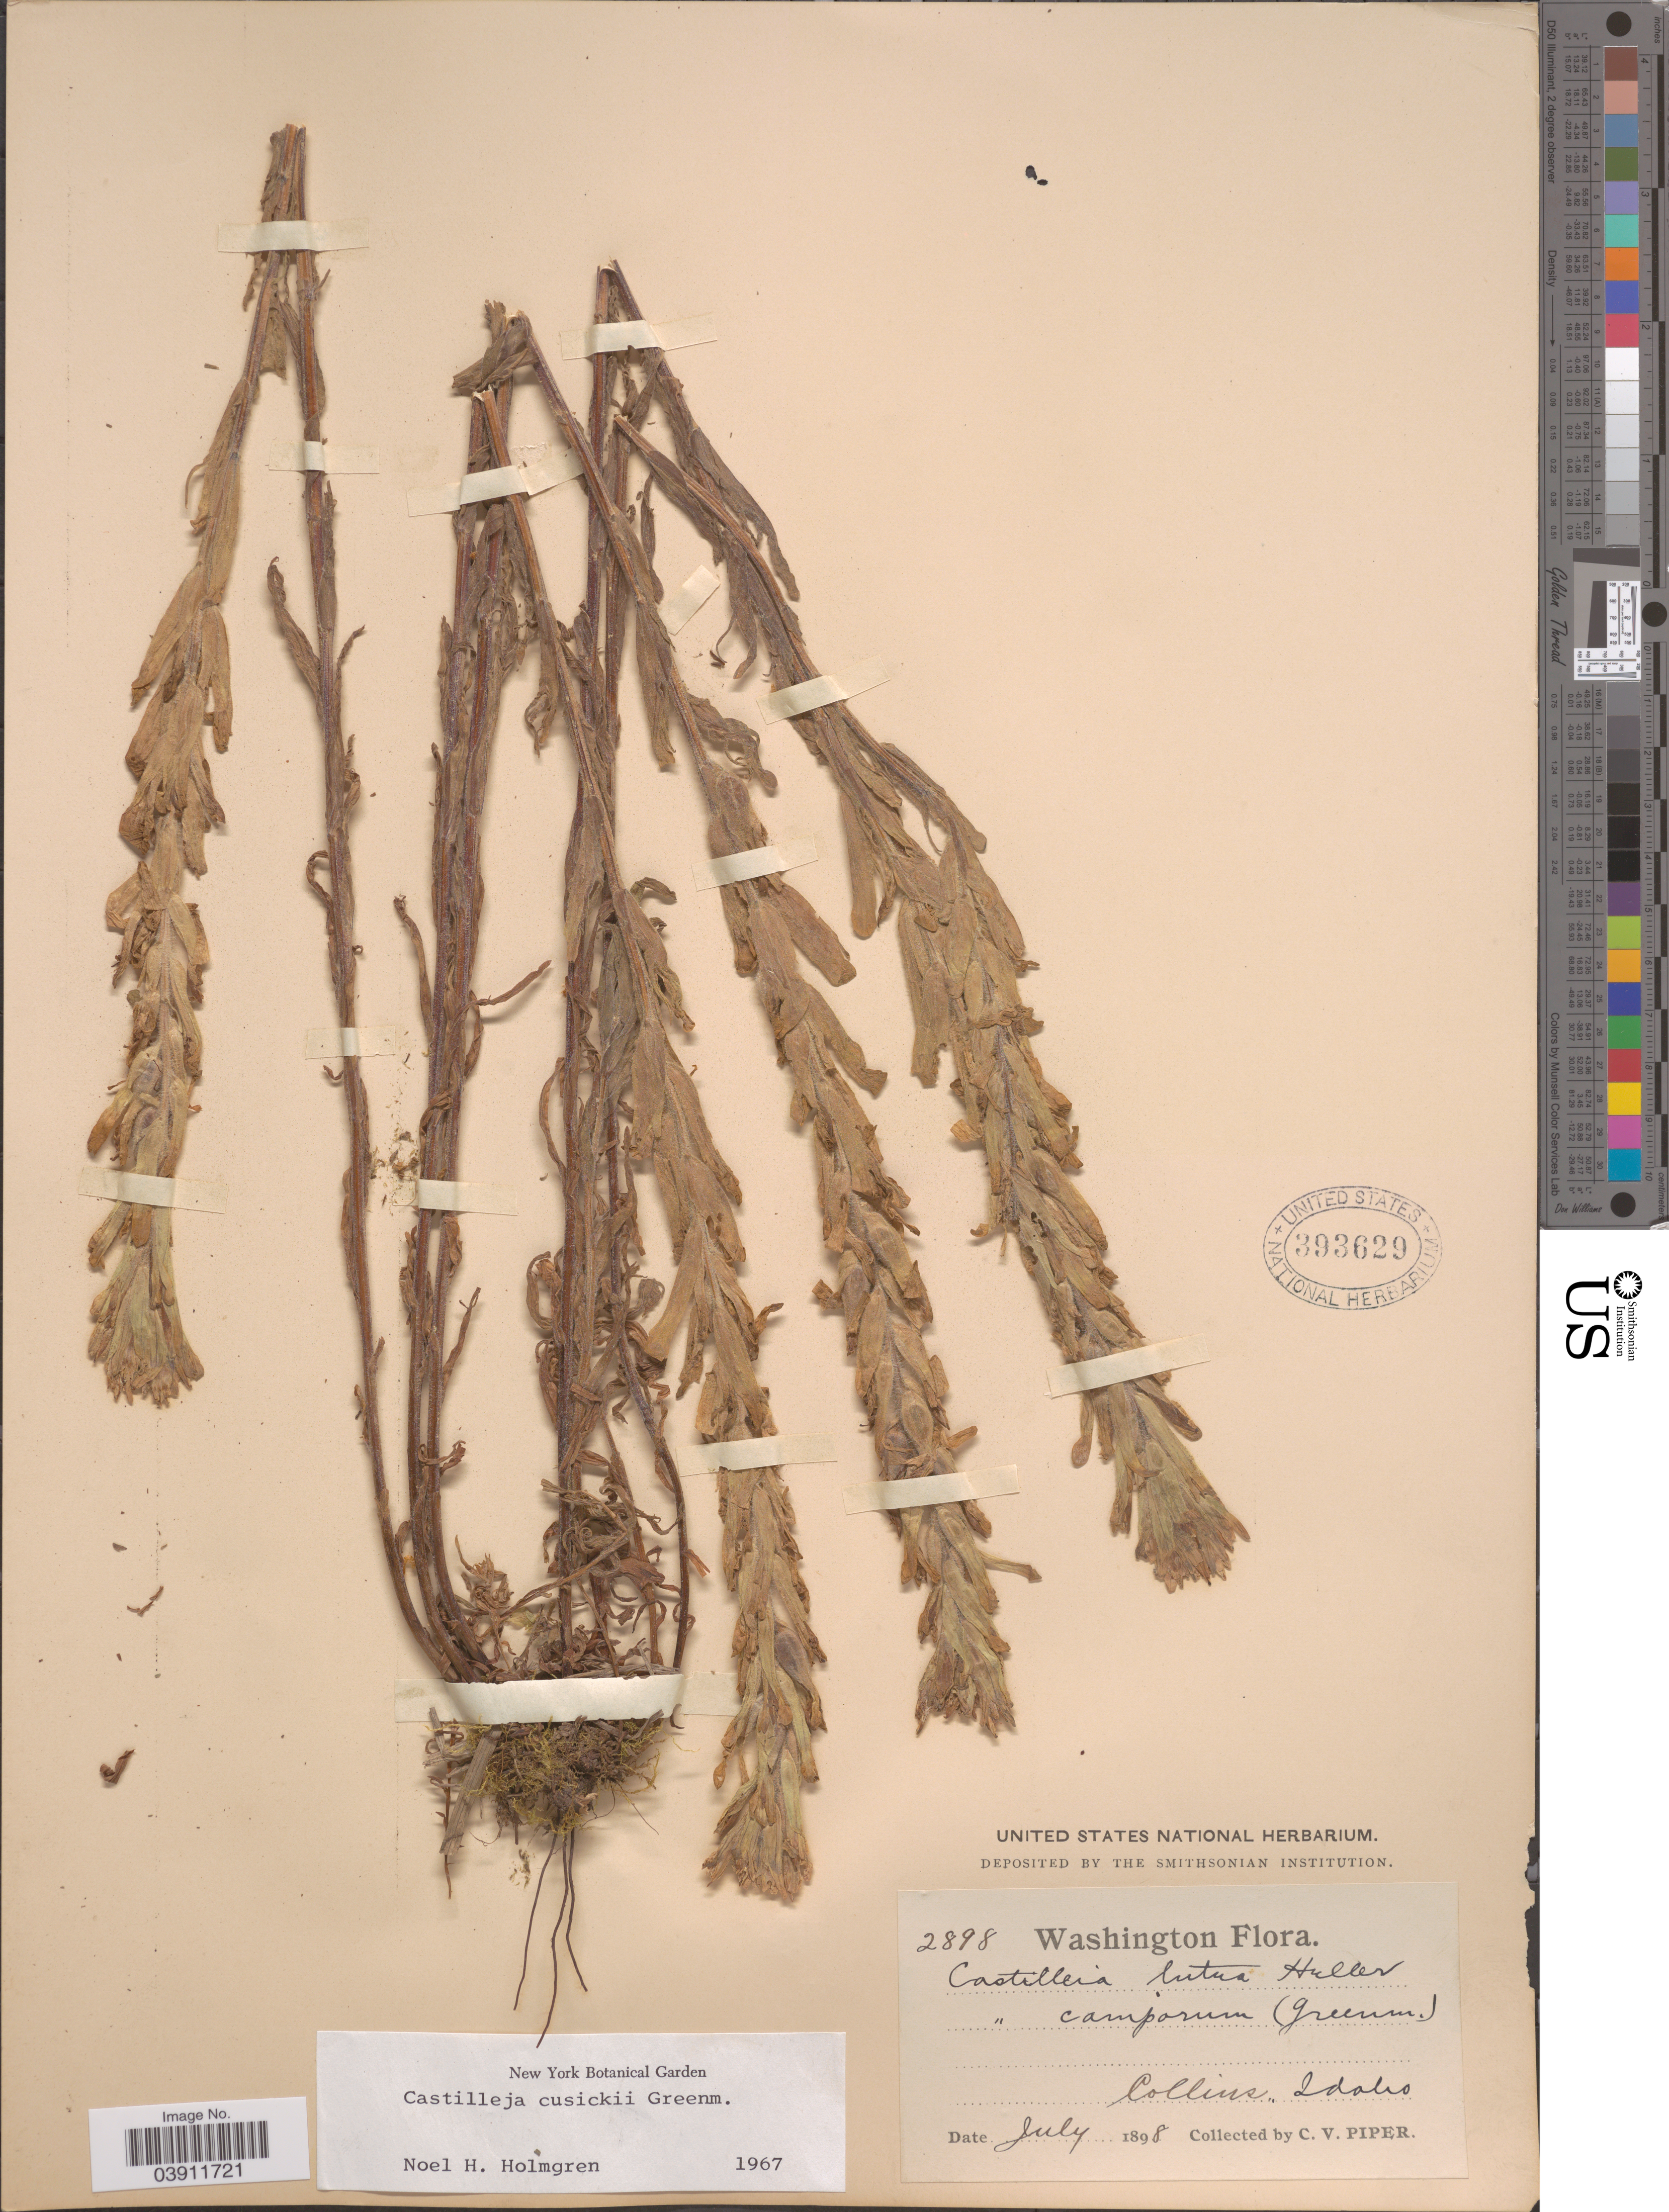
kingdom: Plantae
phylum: Tracheophyta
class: Magnoliopsida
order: Lamiales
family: Orobanchaceae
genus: Castilleja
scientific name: Castilleja cusickii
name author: Greenm.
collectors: C. V. Piper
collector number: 2898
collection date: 1898-07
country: United States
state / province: Idaho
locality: Collins.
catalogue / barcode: US 393629